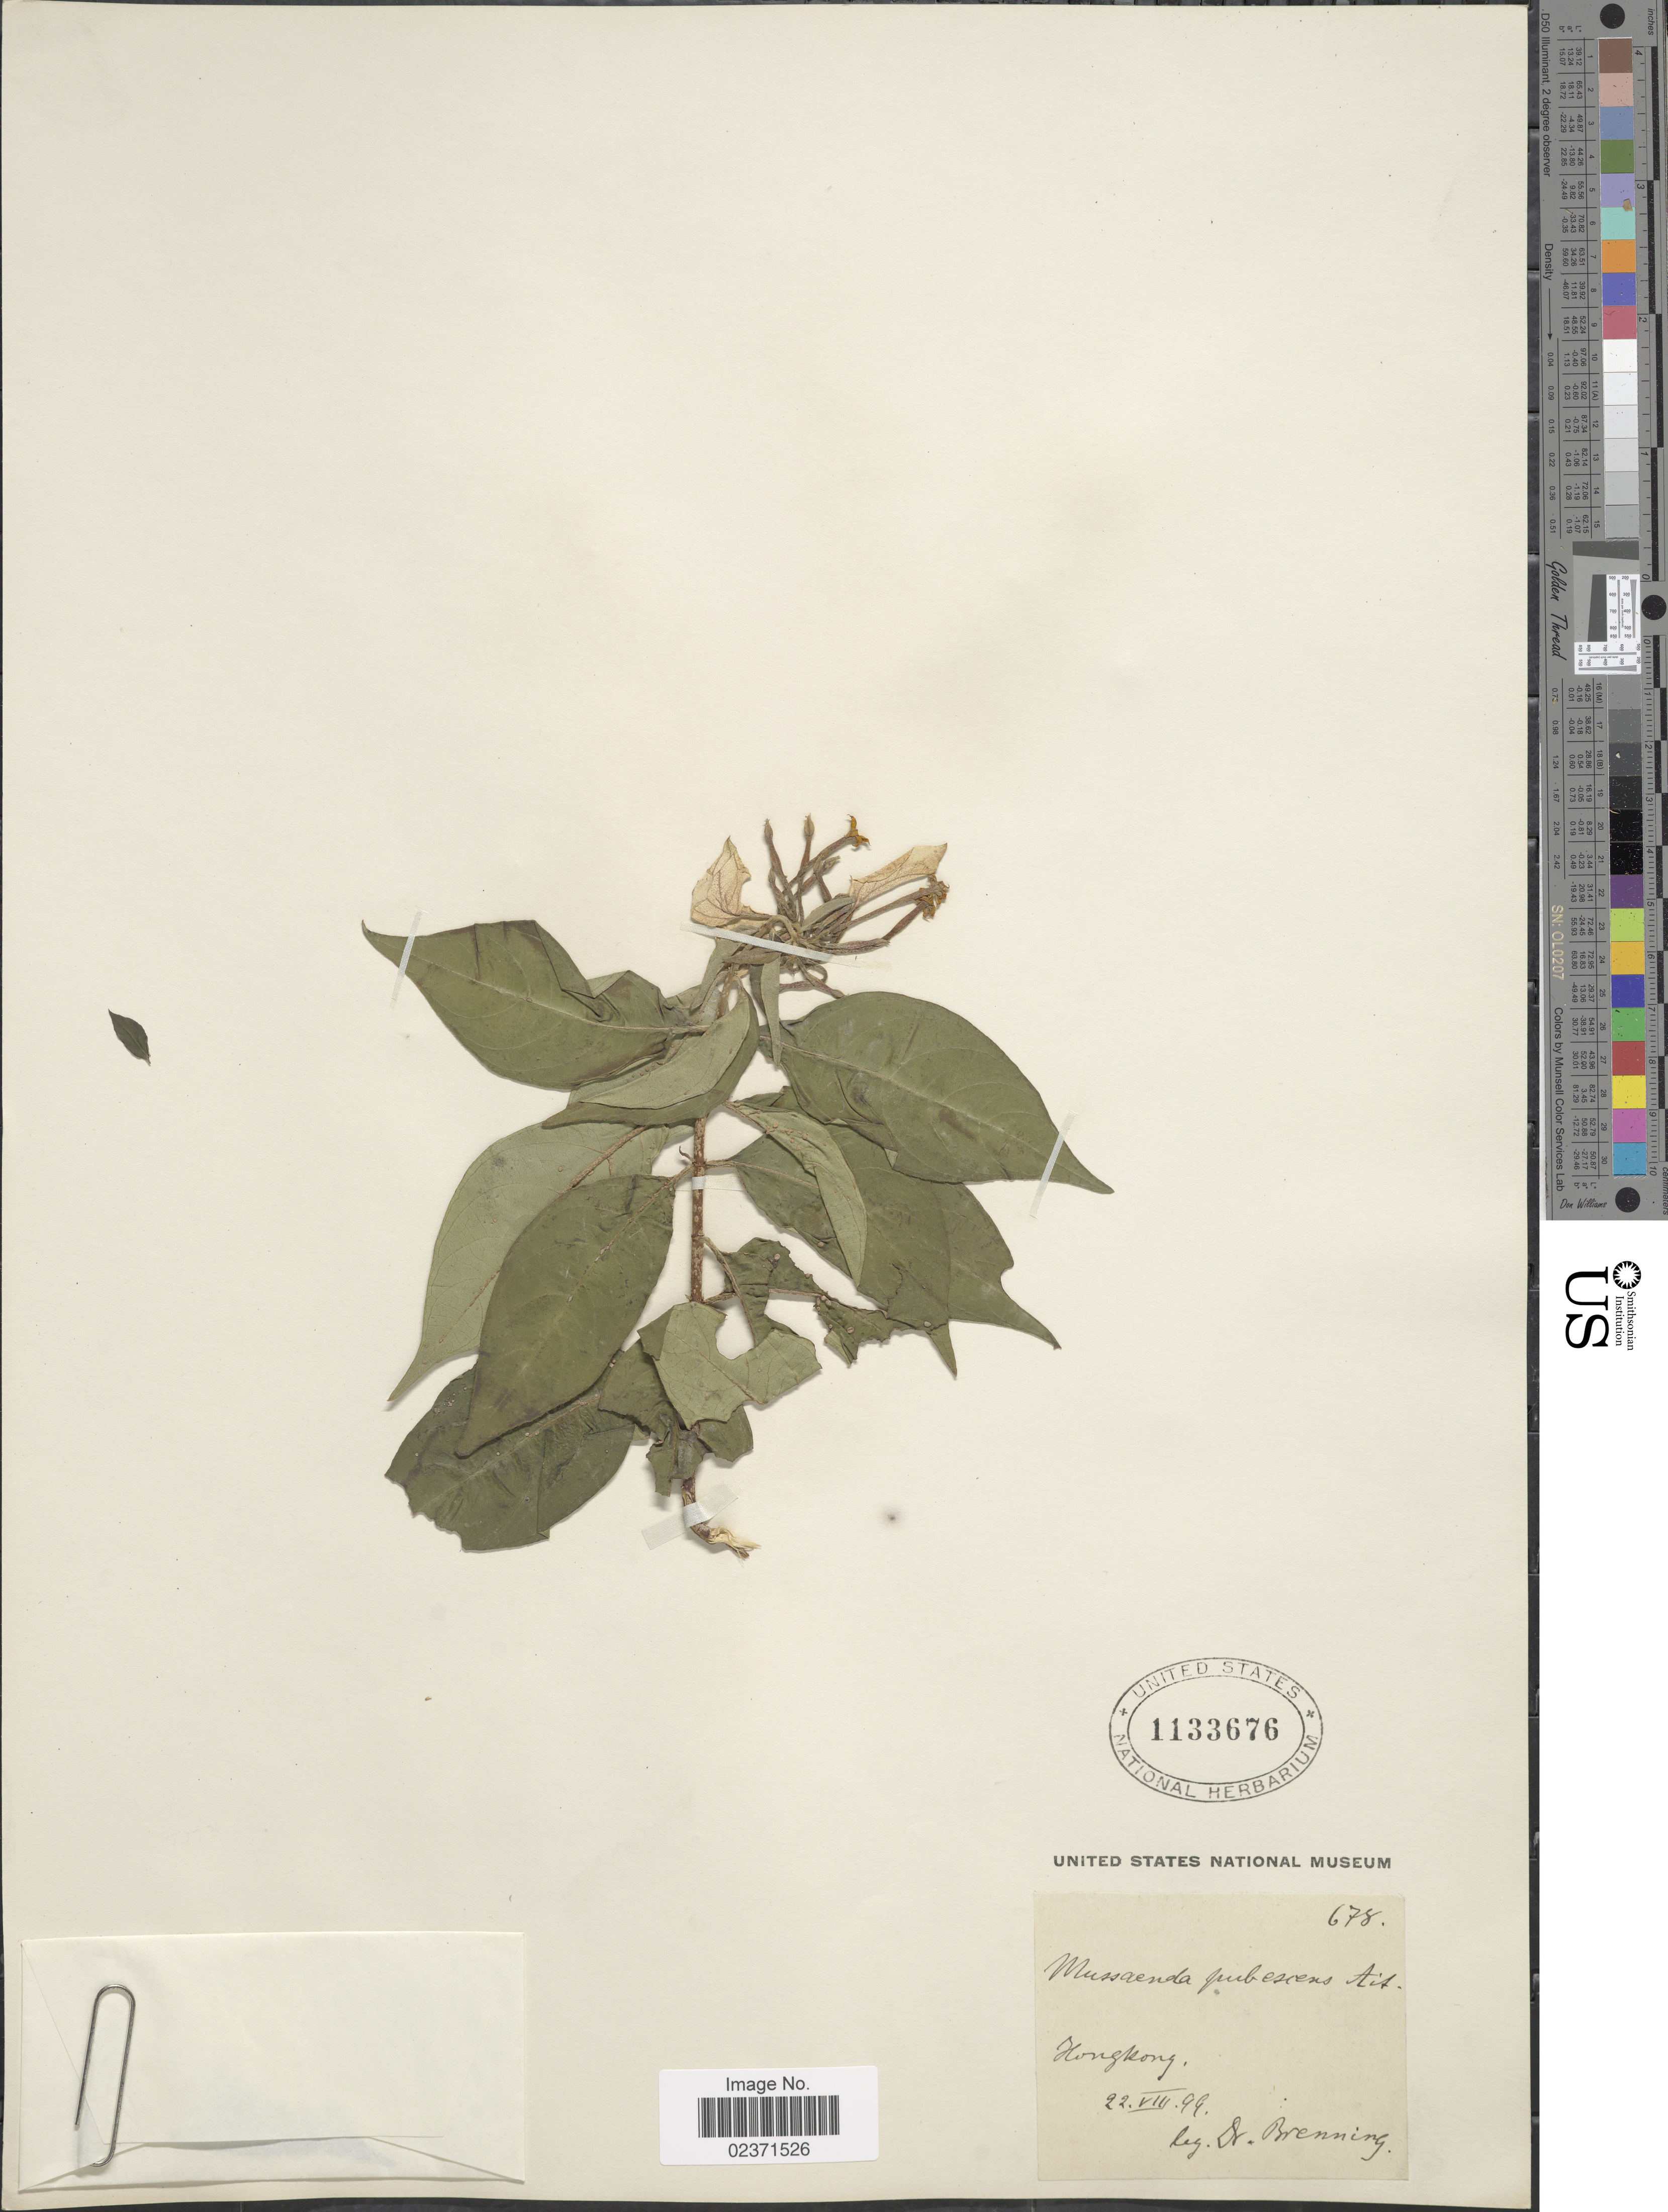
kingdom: Plantae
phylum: Tracheophyta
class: Magnoliopsida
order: Gentianales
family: Rubiaceae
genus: Mussaenda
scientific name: Mussaenda pubescens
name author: W.T. Aiton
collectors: Brenning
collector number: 678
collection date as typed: Transcribed d/m/y: 22/8/99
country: China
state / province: Hong Kong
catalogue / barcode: US 1133676